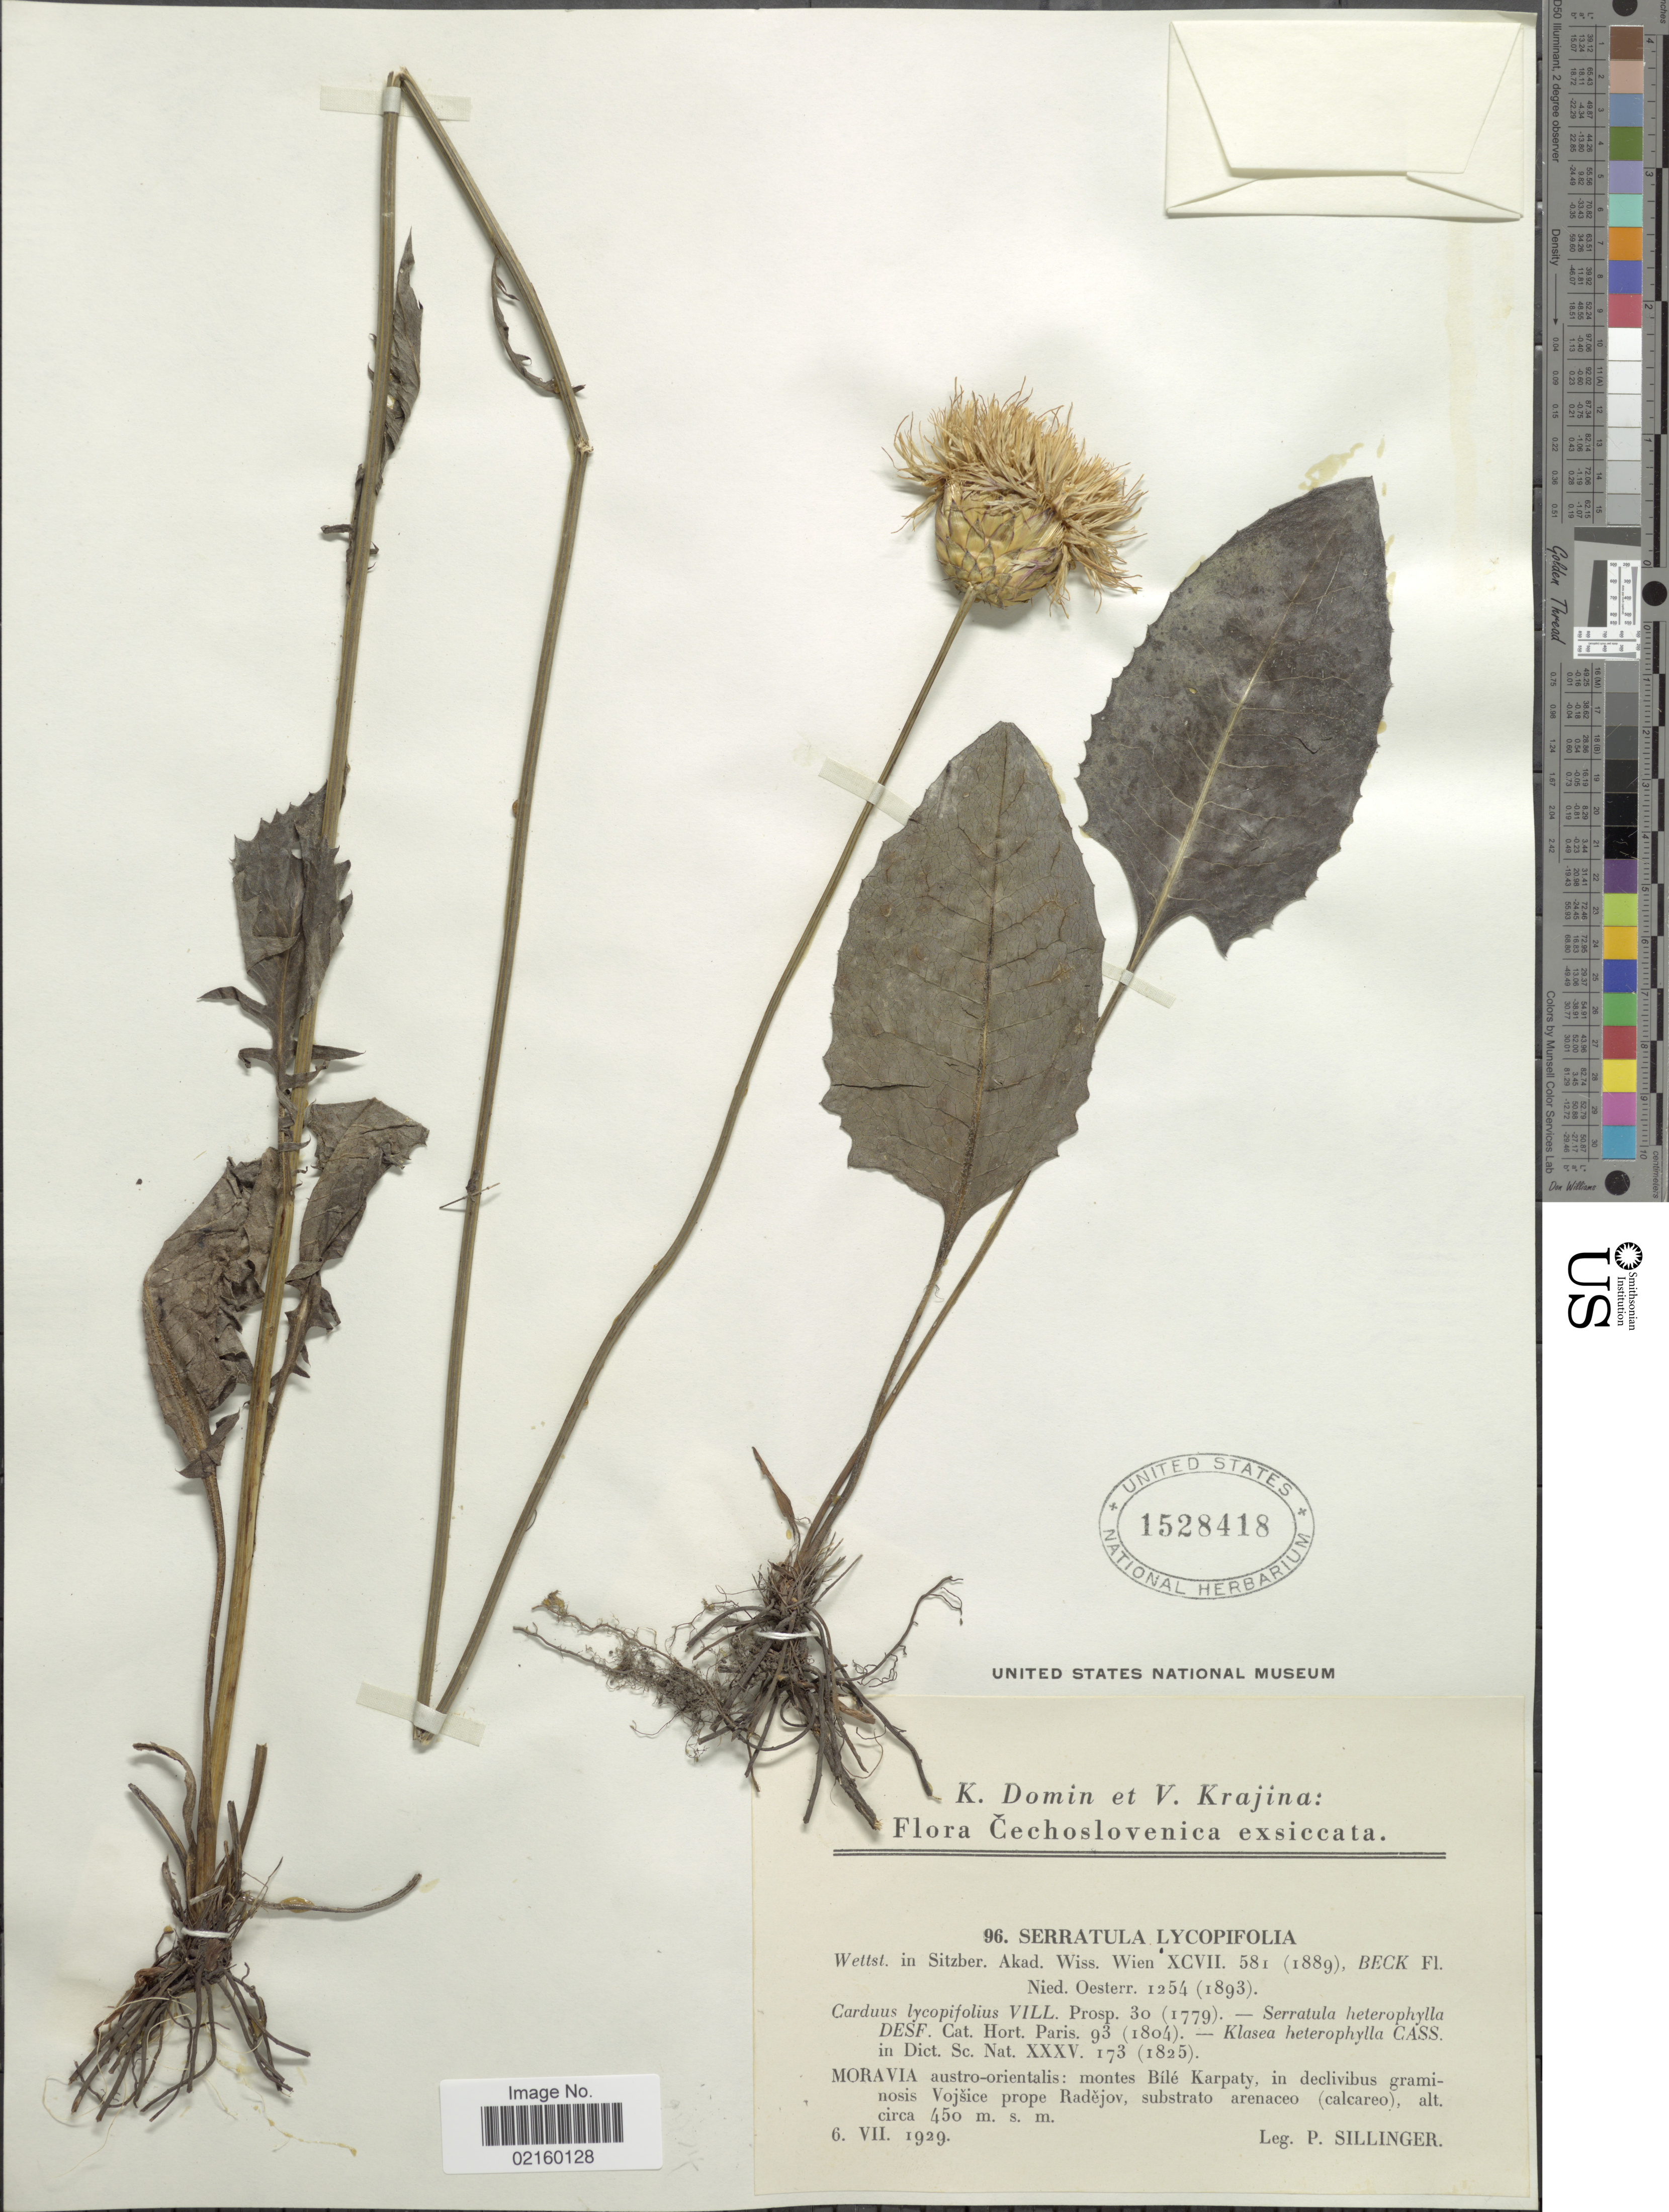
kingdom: Plantae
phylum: Tracheophyta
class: Magnoliopsida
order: Asterales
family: Asteraceae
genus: Serratula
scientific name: Serratula lycopifolia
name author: (Vill.) A. Kern.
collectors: P. Sillinger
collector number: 96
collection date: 1929-07-06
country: Czechia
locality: Cechoslovenica, Moravia austro-orientalis, montes Bile Karpaty, Vojsice prope Radejov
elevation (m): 450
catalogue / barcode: US 1528418